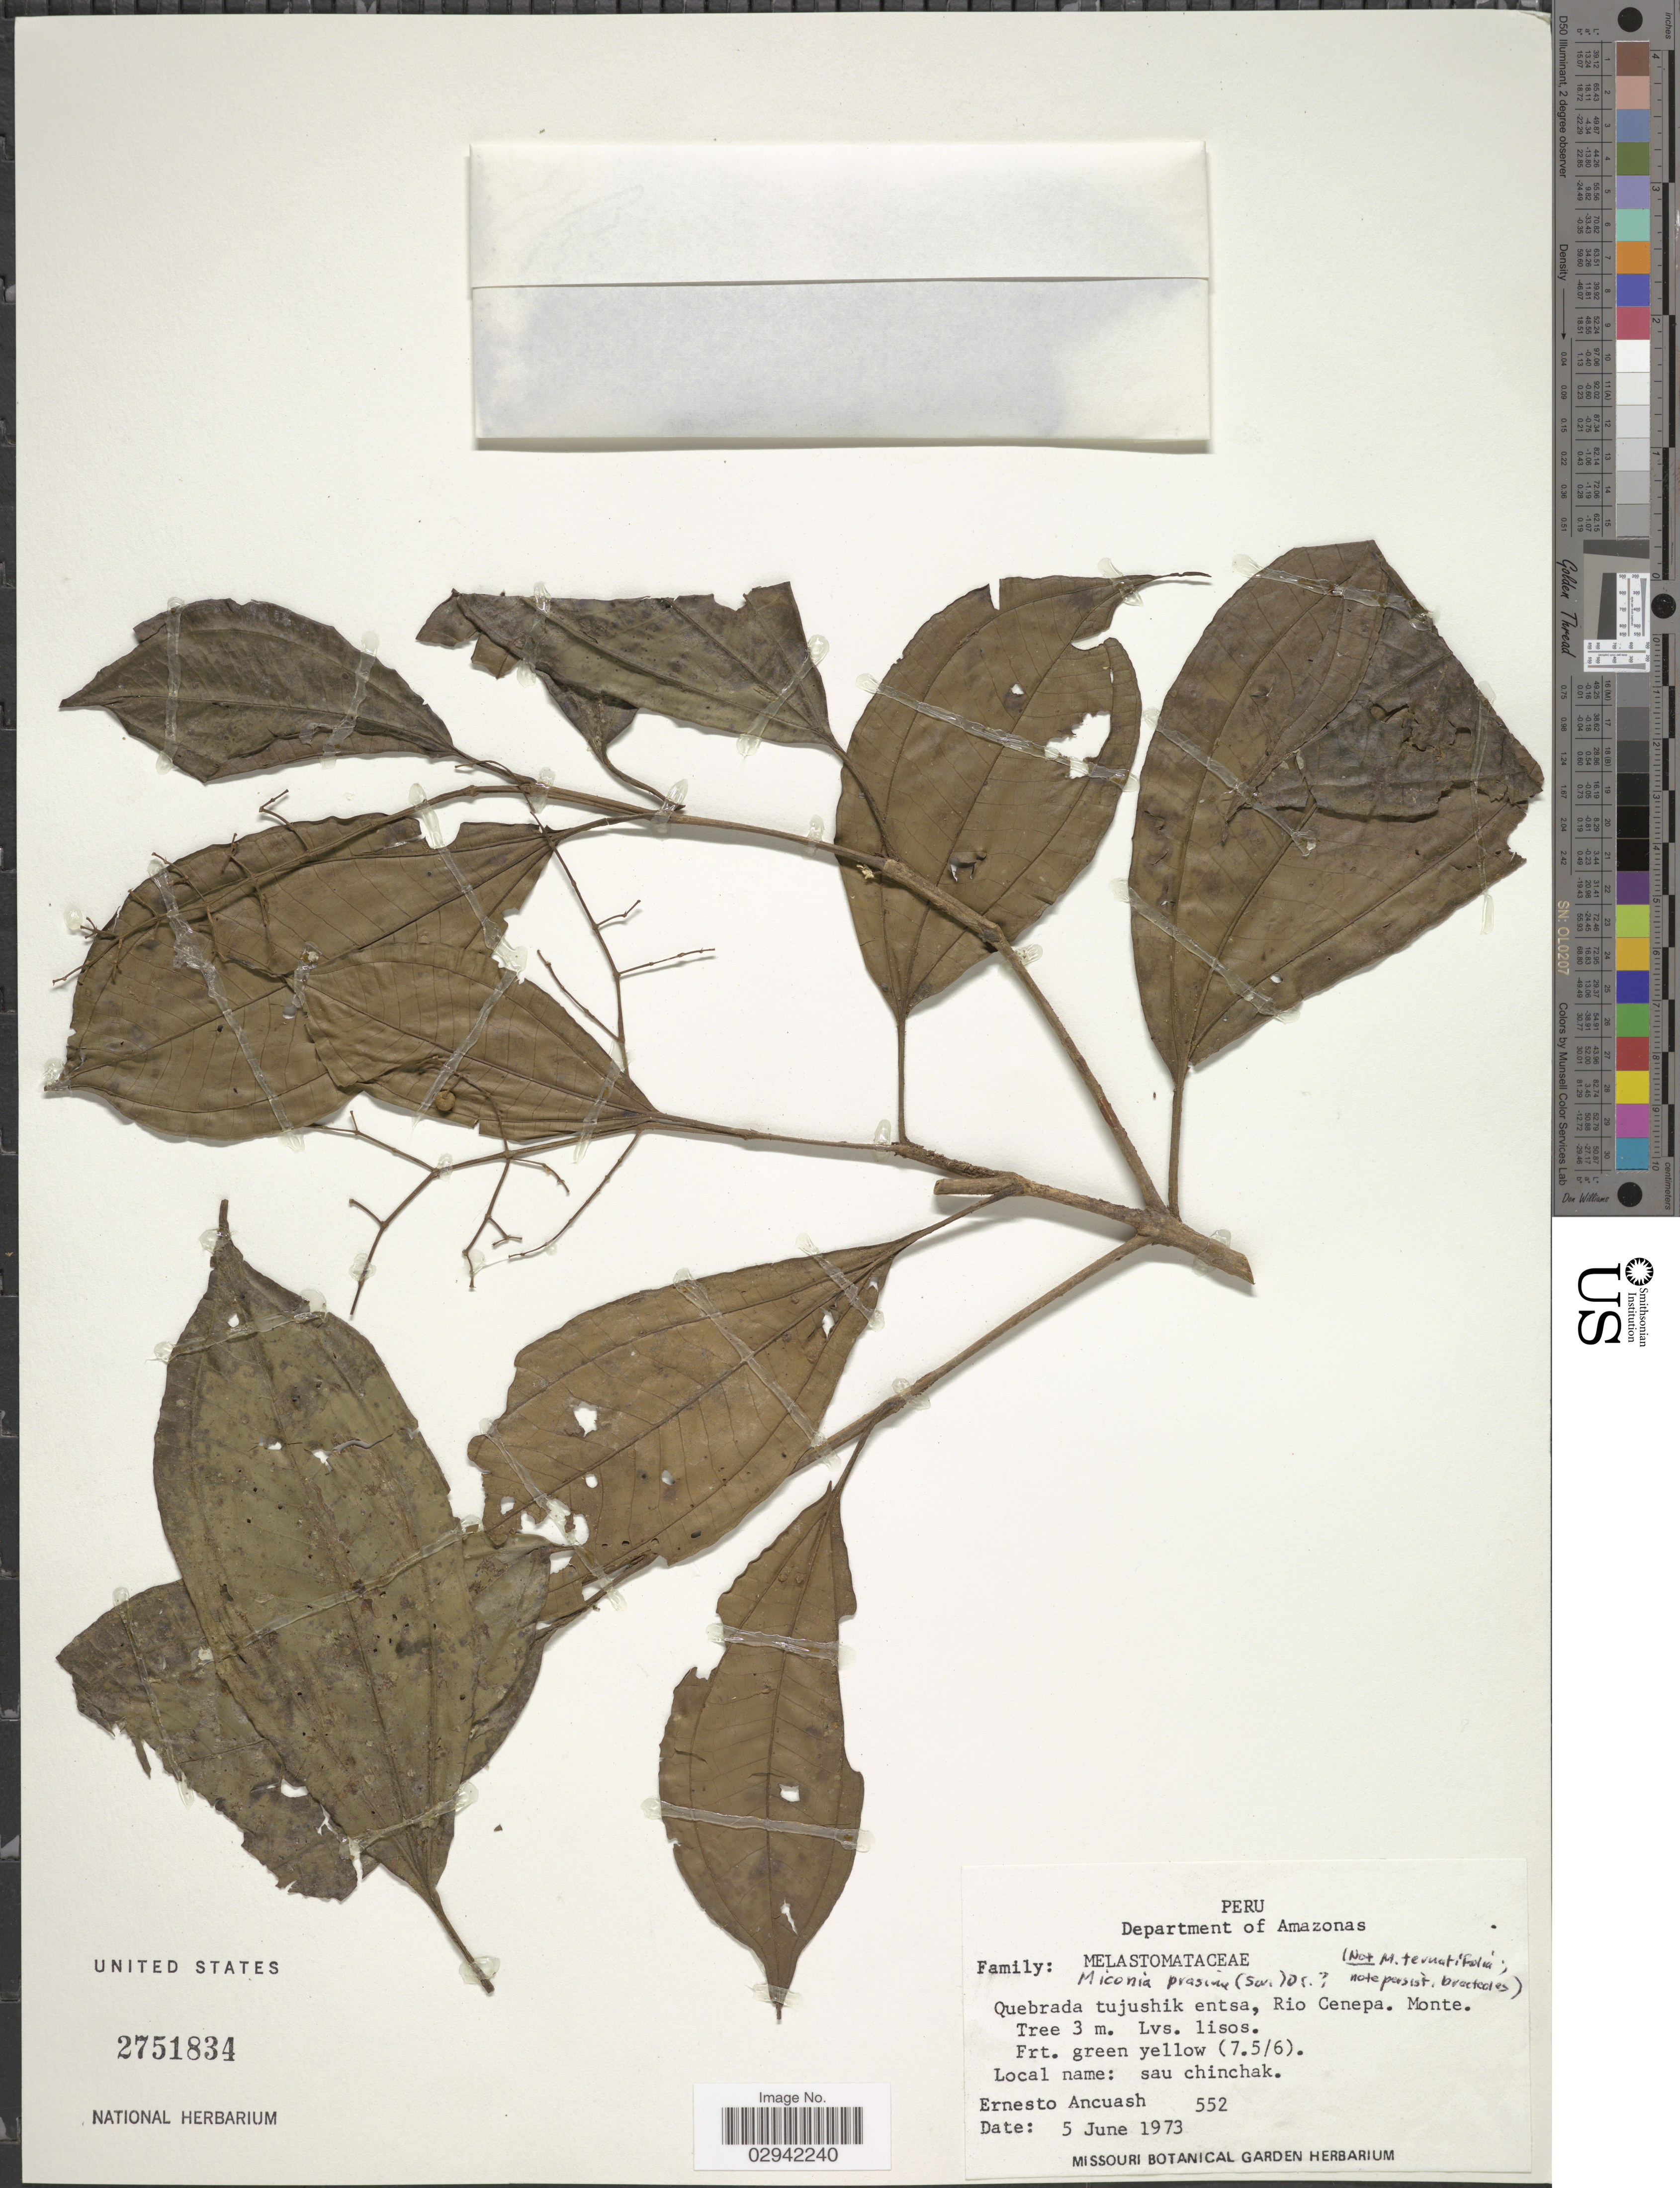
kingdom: Plantae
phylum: Tracheophyta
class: Magnoliopsida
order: Myrtales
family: Melastomataceae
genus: Miconia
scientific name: Miconia prasina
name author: (Sw.) DC.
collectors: E. Ancuash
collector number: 552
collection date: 1973-06-05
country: Peru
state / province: Amazonas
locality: Department of Amazonas, Quebrada tujushik entsa, Rio Cenepa. Monte.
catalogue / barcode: US 2751834